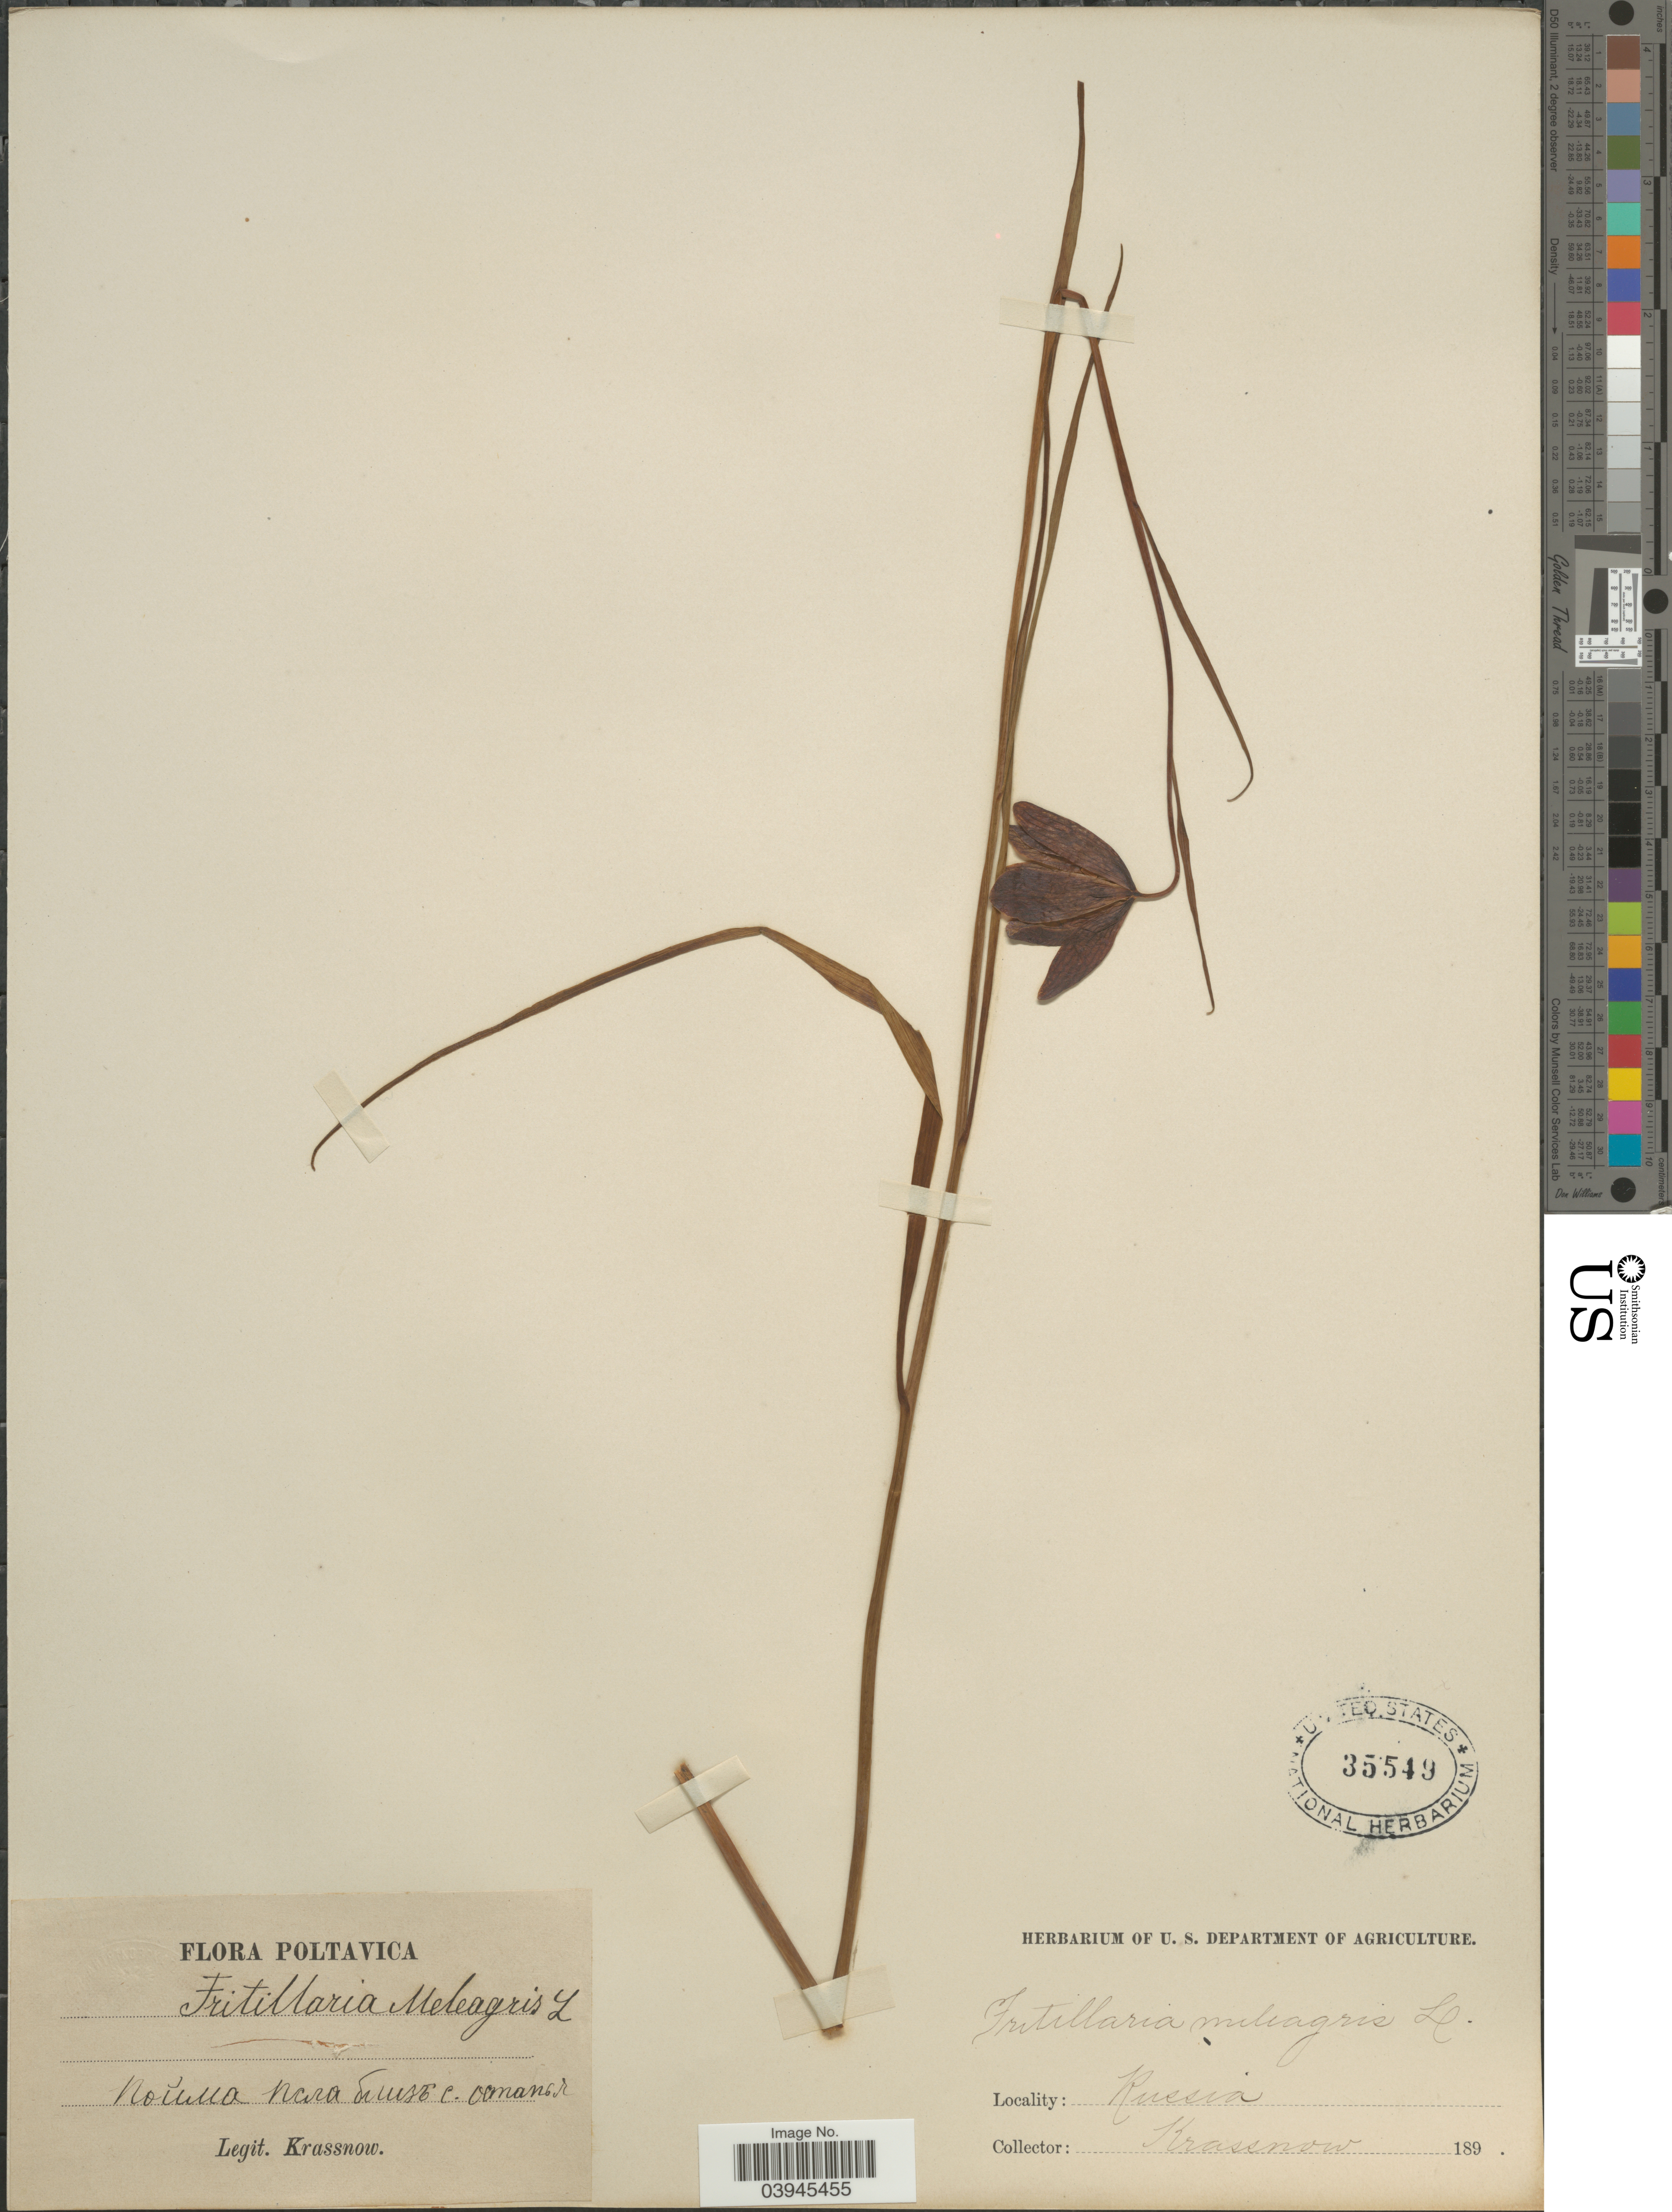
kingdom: Plantae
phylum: Tracheophyta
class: Liliopsida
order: Liliales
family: Liliaceae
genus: Fritillaria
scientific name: Fritillaria meleagris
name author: Lindl.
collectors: -. Krassnow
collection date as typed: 189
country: Ukraine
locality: Poltavica. X. Russia.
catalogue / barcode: US 35549